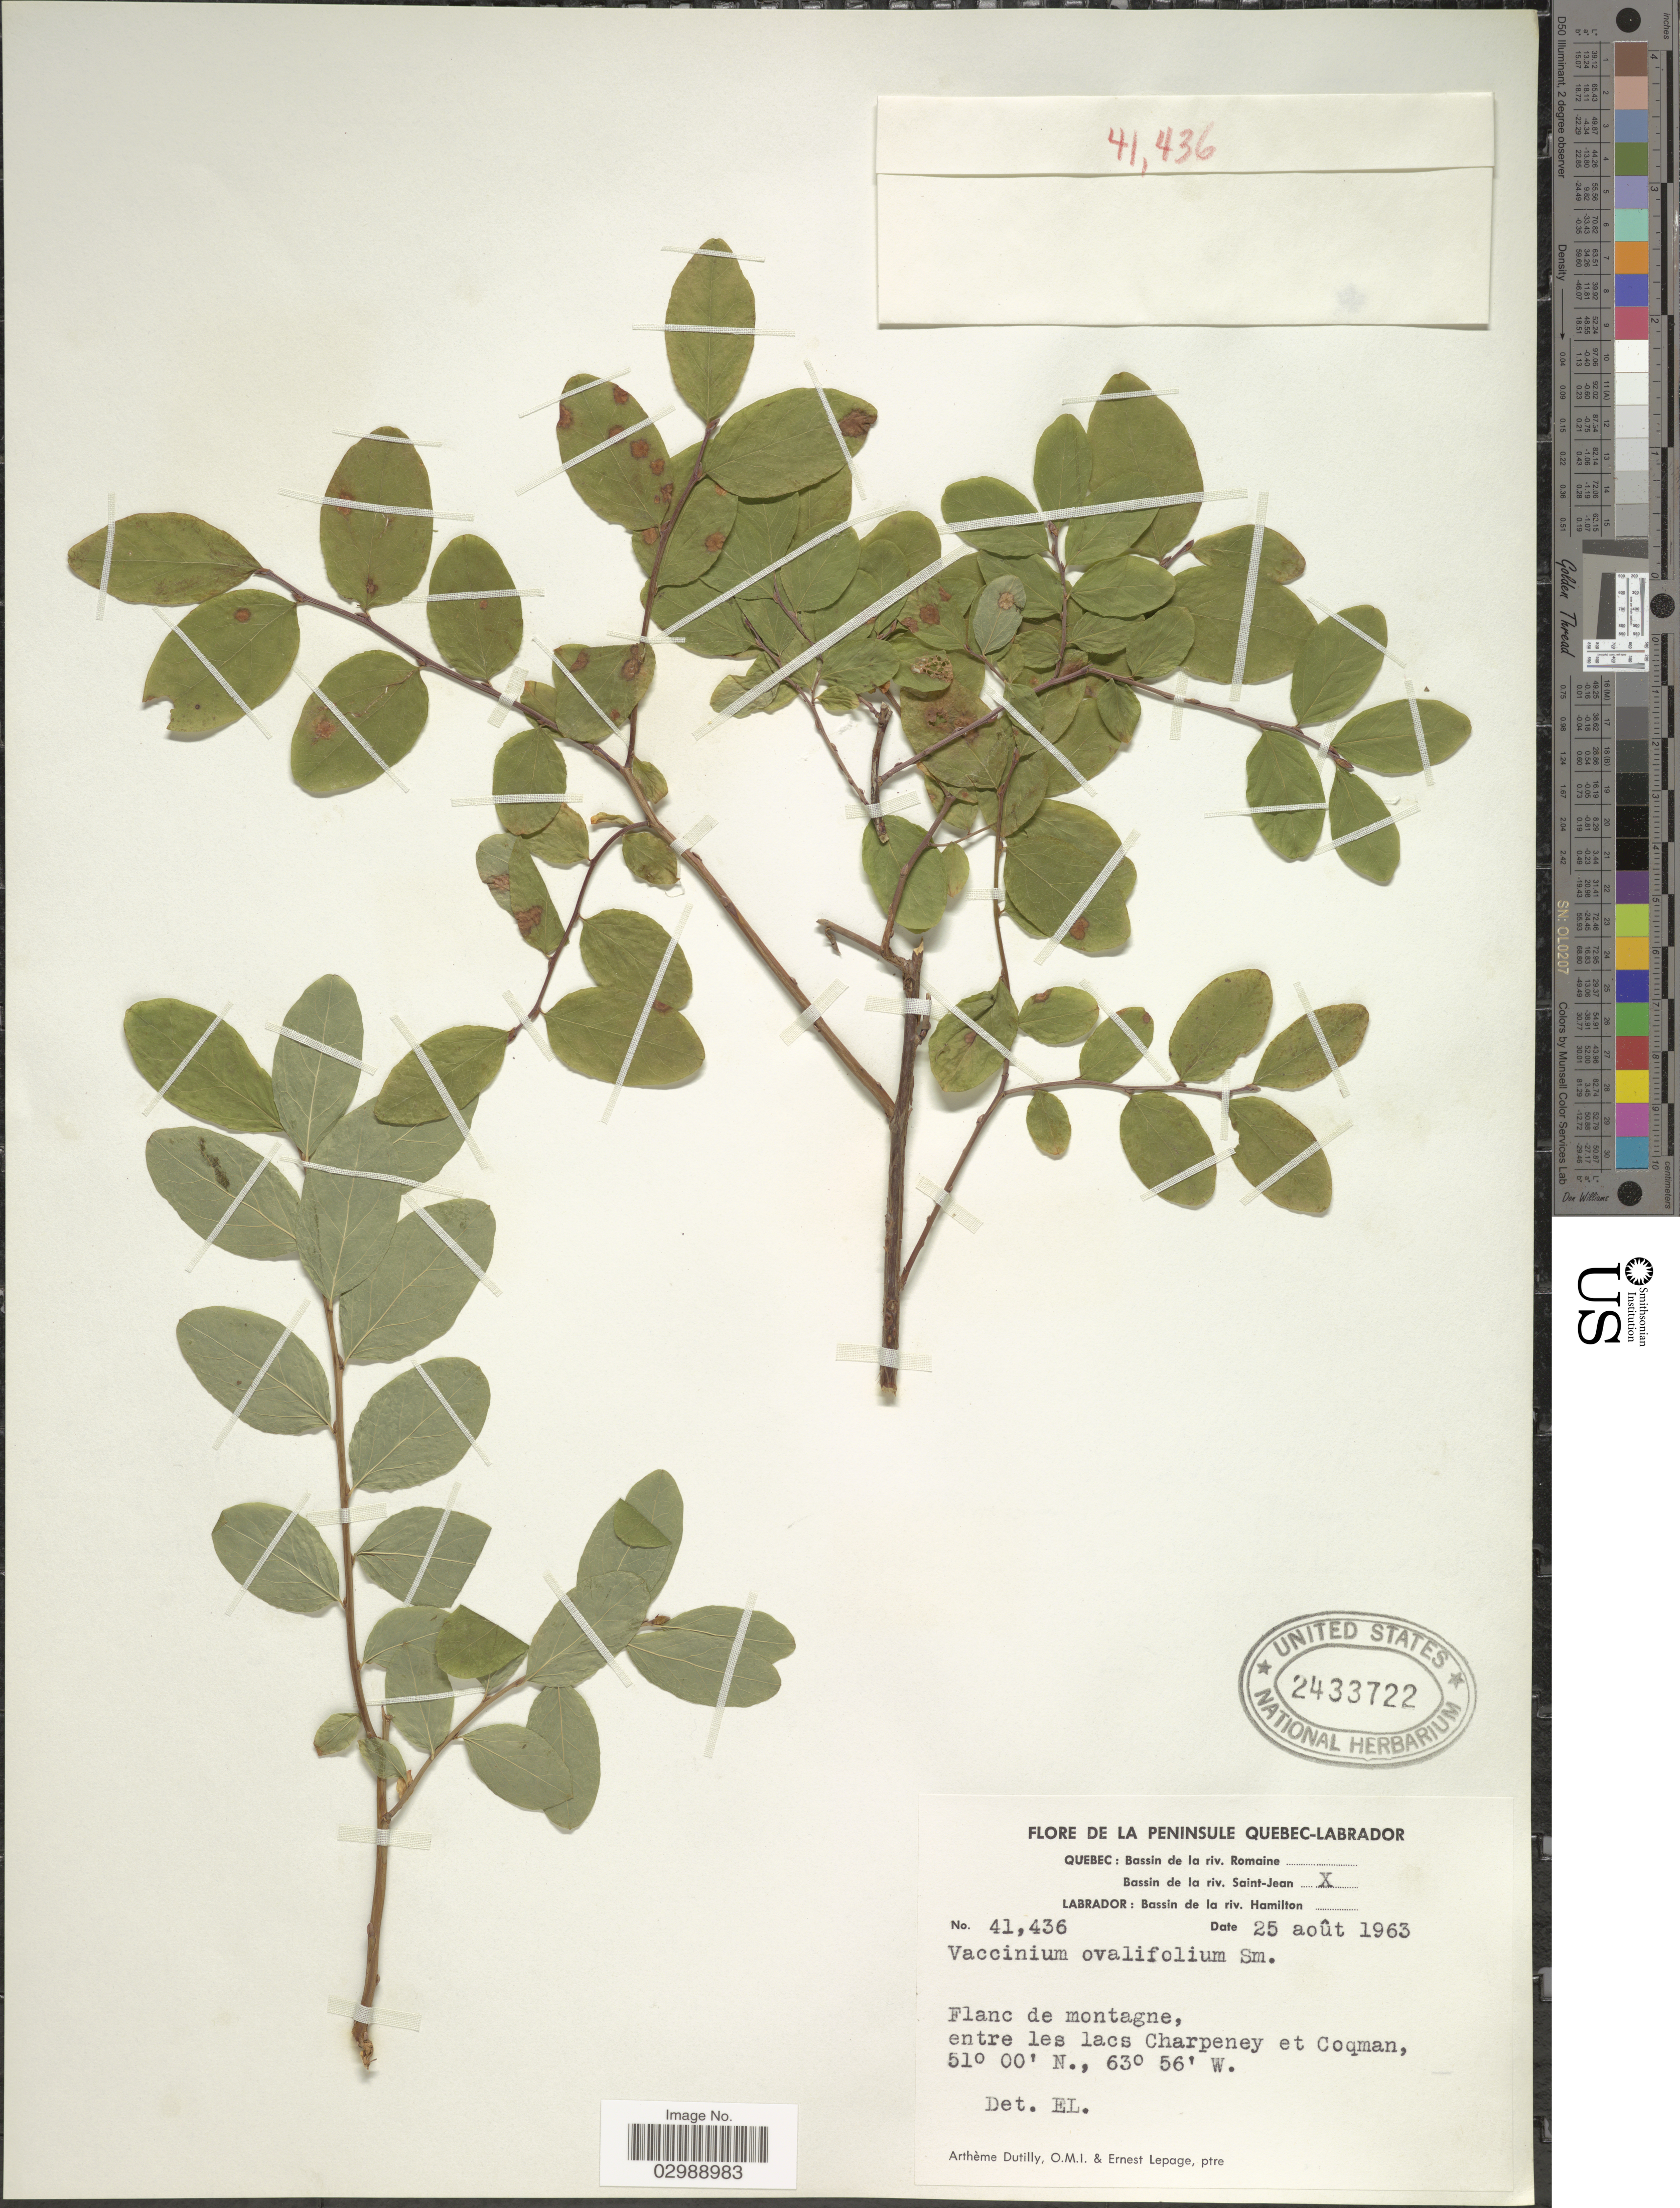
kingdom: Plantae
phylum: Tracheophyta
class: Magnoliopsida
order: Ericales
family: Ericaceae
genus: Vaccinium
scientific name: Vaccinium ovalifolium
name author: Sm.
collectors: A. Dutilly, O. Lepage & E. Lepage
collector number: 41436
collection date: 1963-08-25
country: Canada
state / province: Quebec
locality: Bassin de la riv. Saint-Jean. Entre les lacs Charpeney et Coqman.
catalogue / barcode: US 2433722